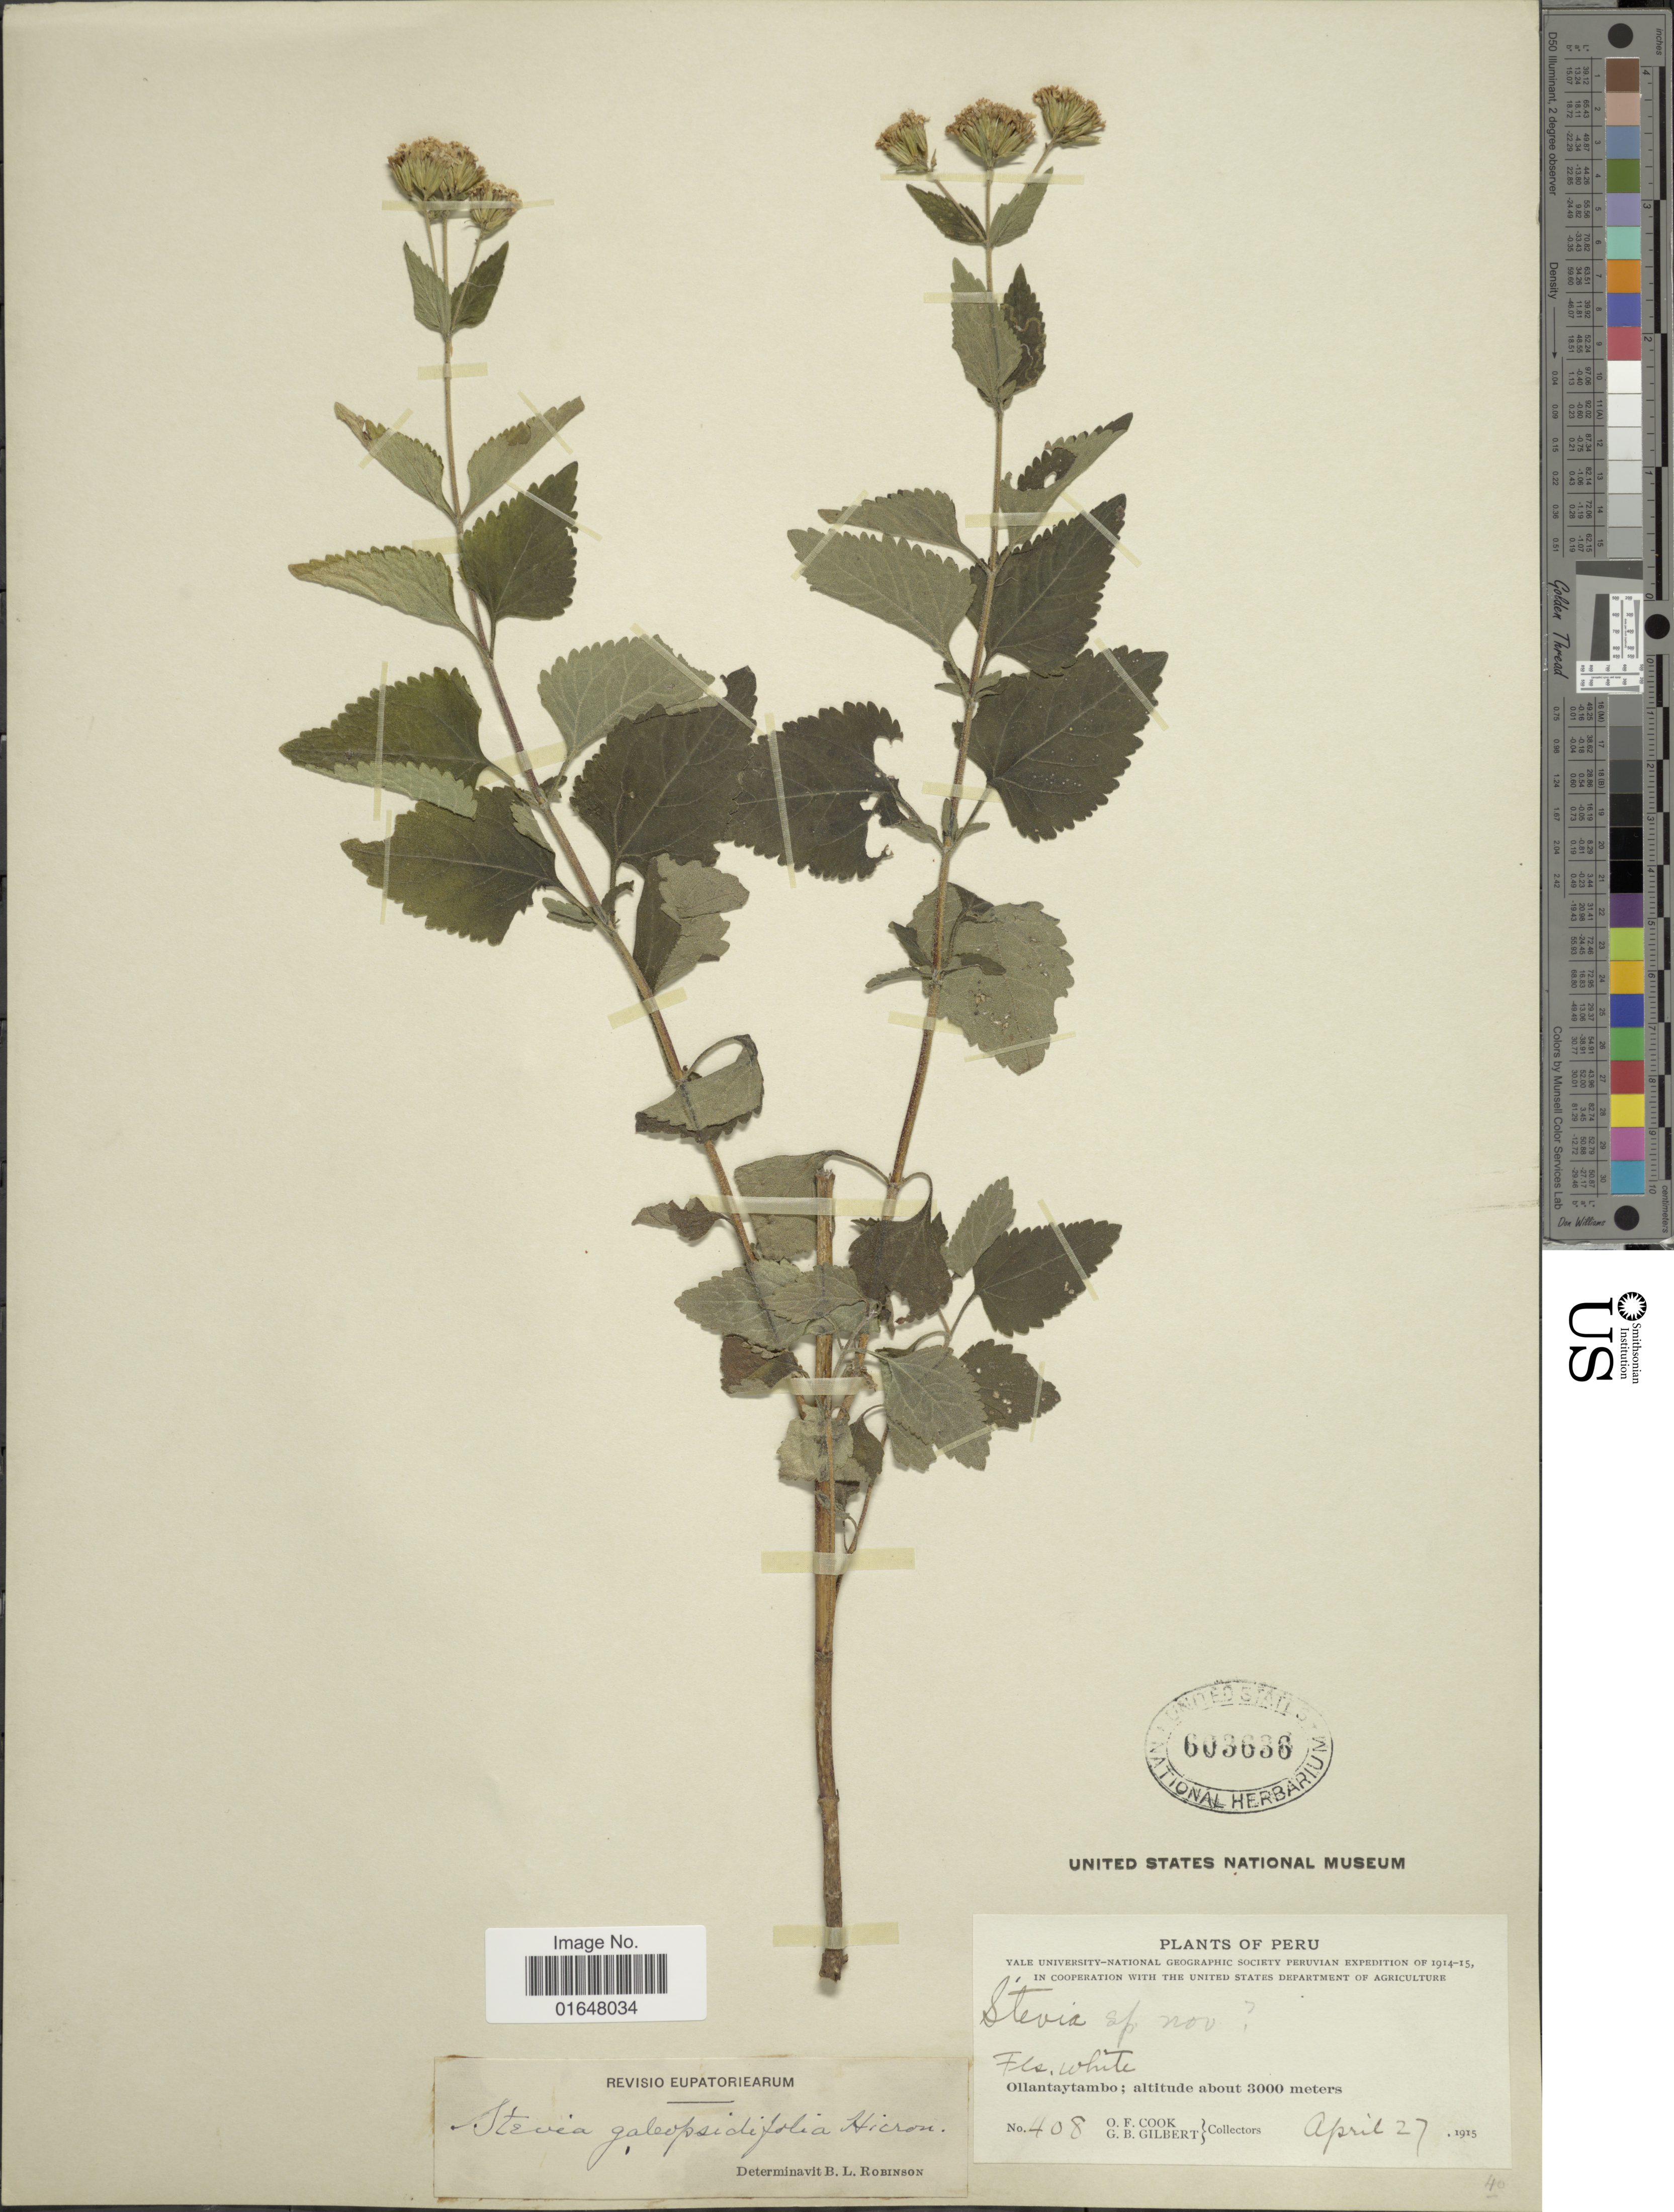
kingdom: Plantae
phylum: Tracheophyta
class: Magnoliopsida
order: Asterales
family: Asteraceae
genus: Stevia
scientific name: Stevia galeopsidifolia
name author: Hieron.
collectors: O. F. Cook & G. B. Gilbert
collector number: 408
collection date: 1915-04-27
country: Peru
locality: Ollantaytambo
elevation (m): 3000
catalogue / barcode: US 603636